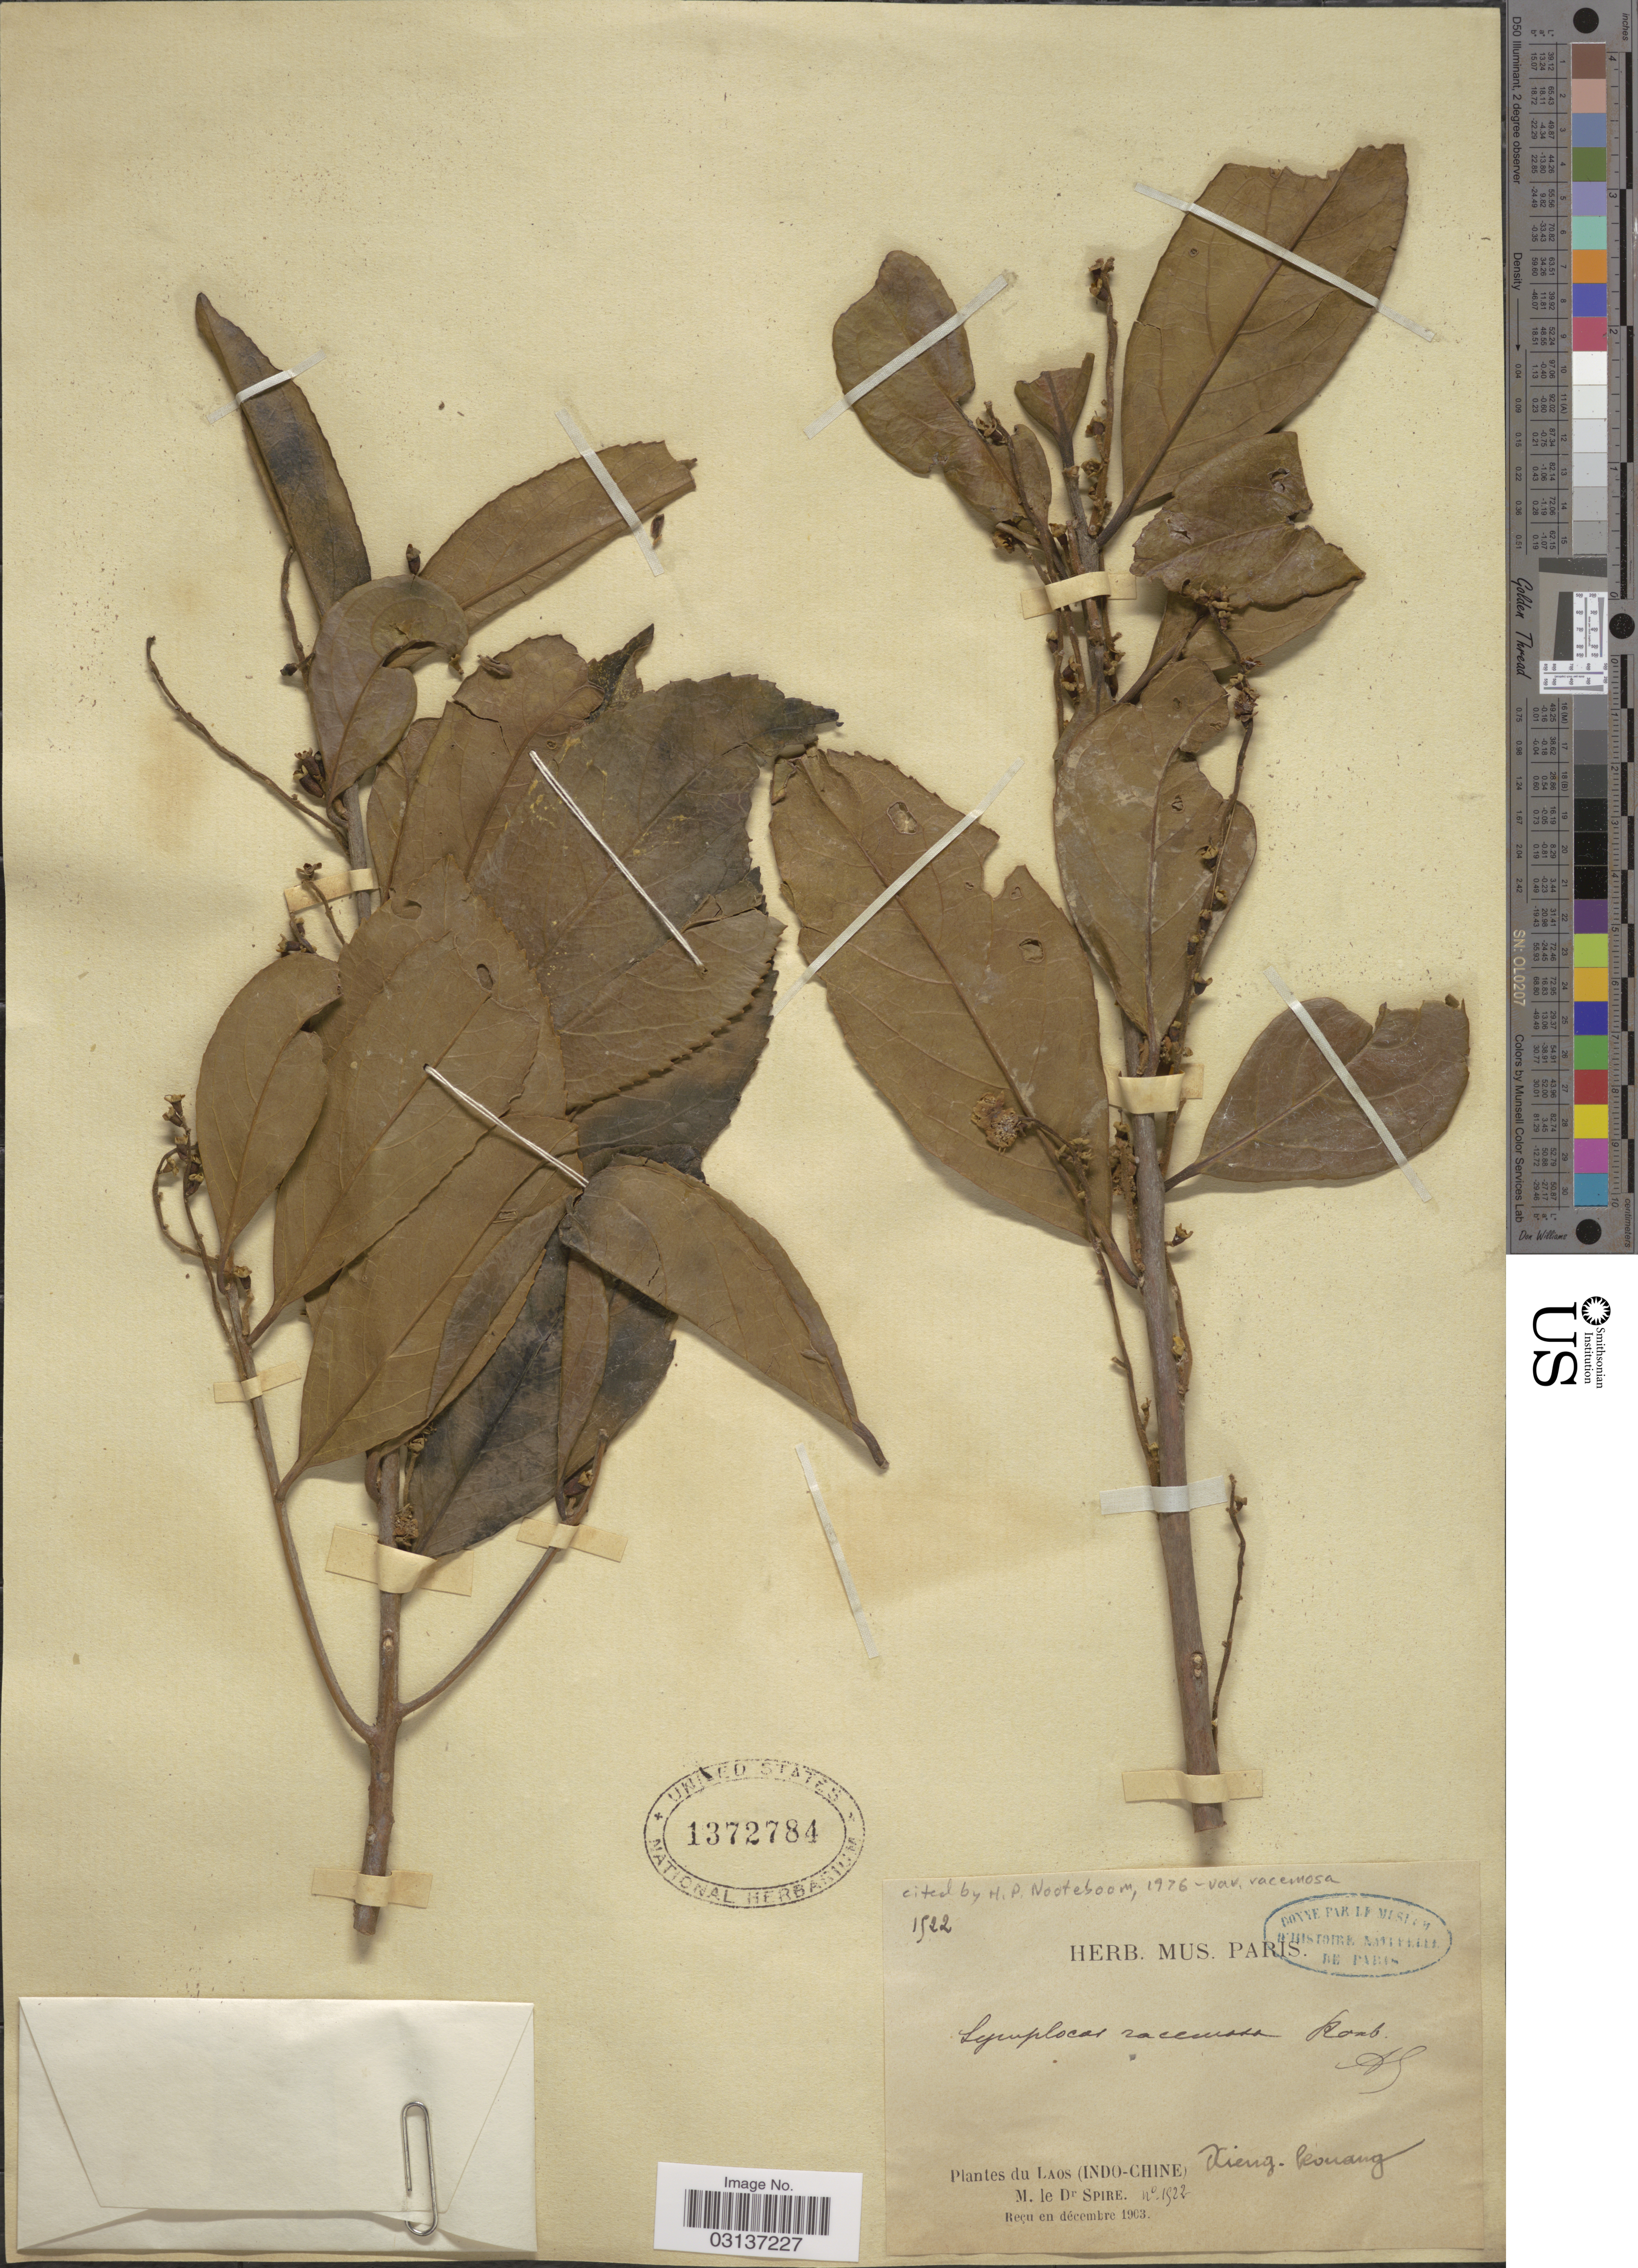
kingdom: Plantae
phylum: Tracheophyta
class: Magnoliopsida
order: Ericales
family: Symplocaceae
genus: Symplocos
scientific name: Symplocos racemosa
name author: Roxb.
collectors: M. Spire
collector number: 1522*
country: Laos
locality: Indo-Chine. Xieng-kouang.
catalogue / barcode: US 1372784